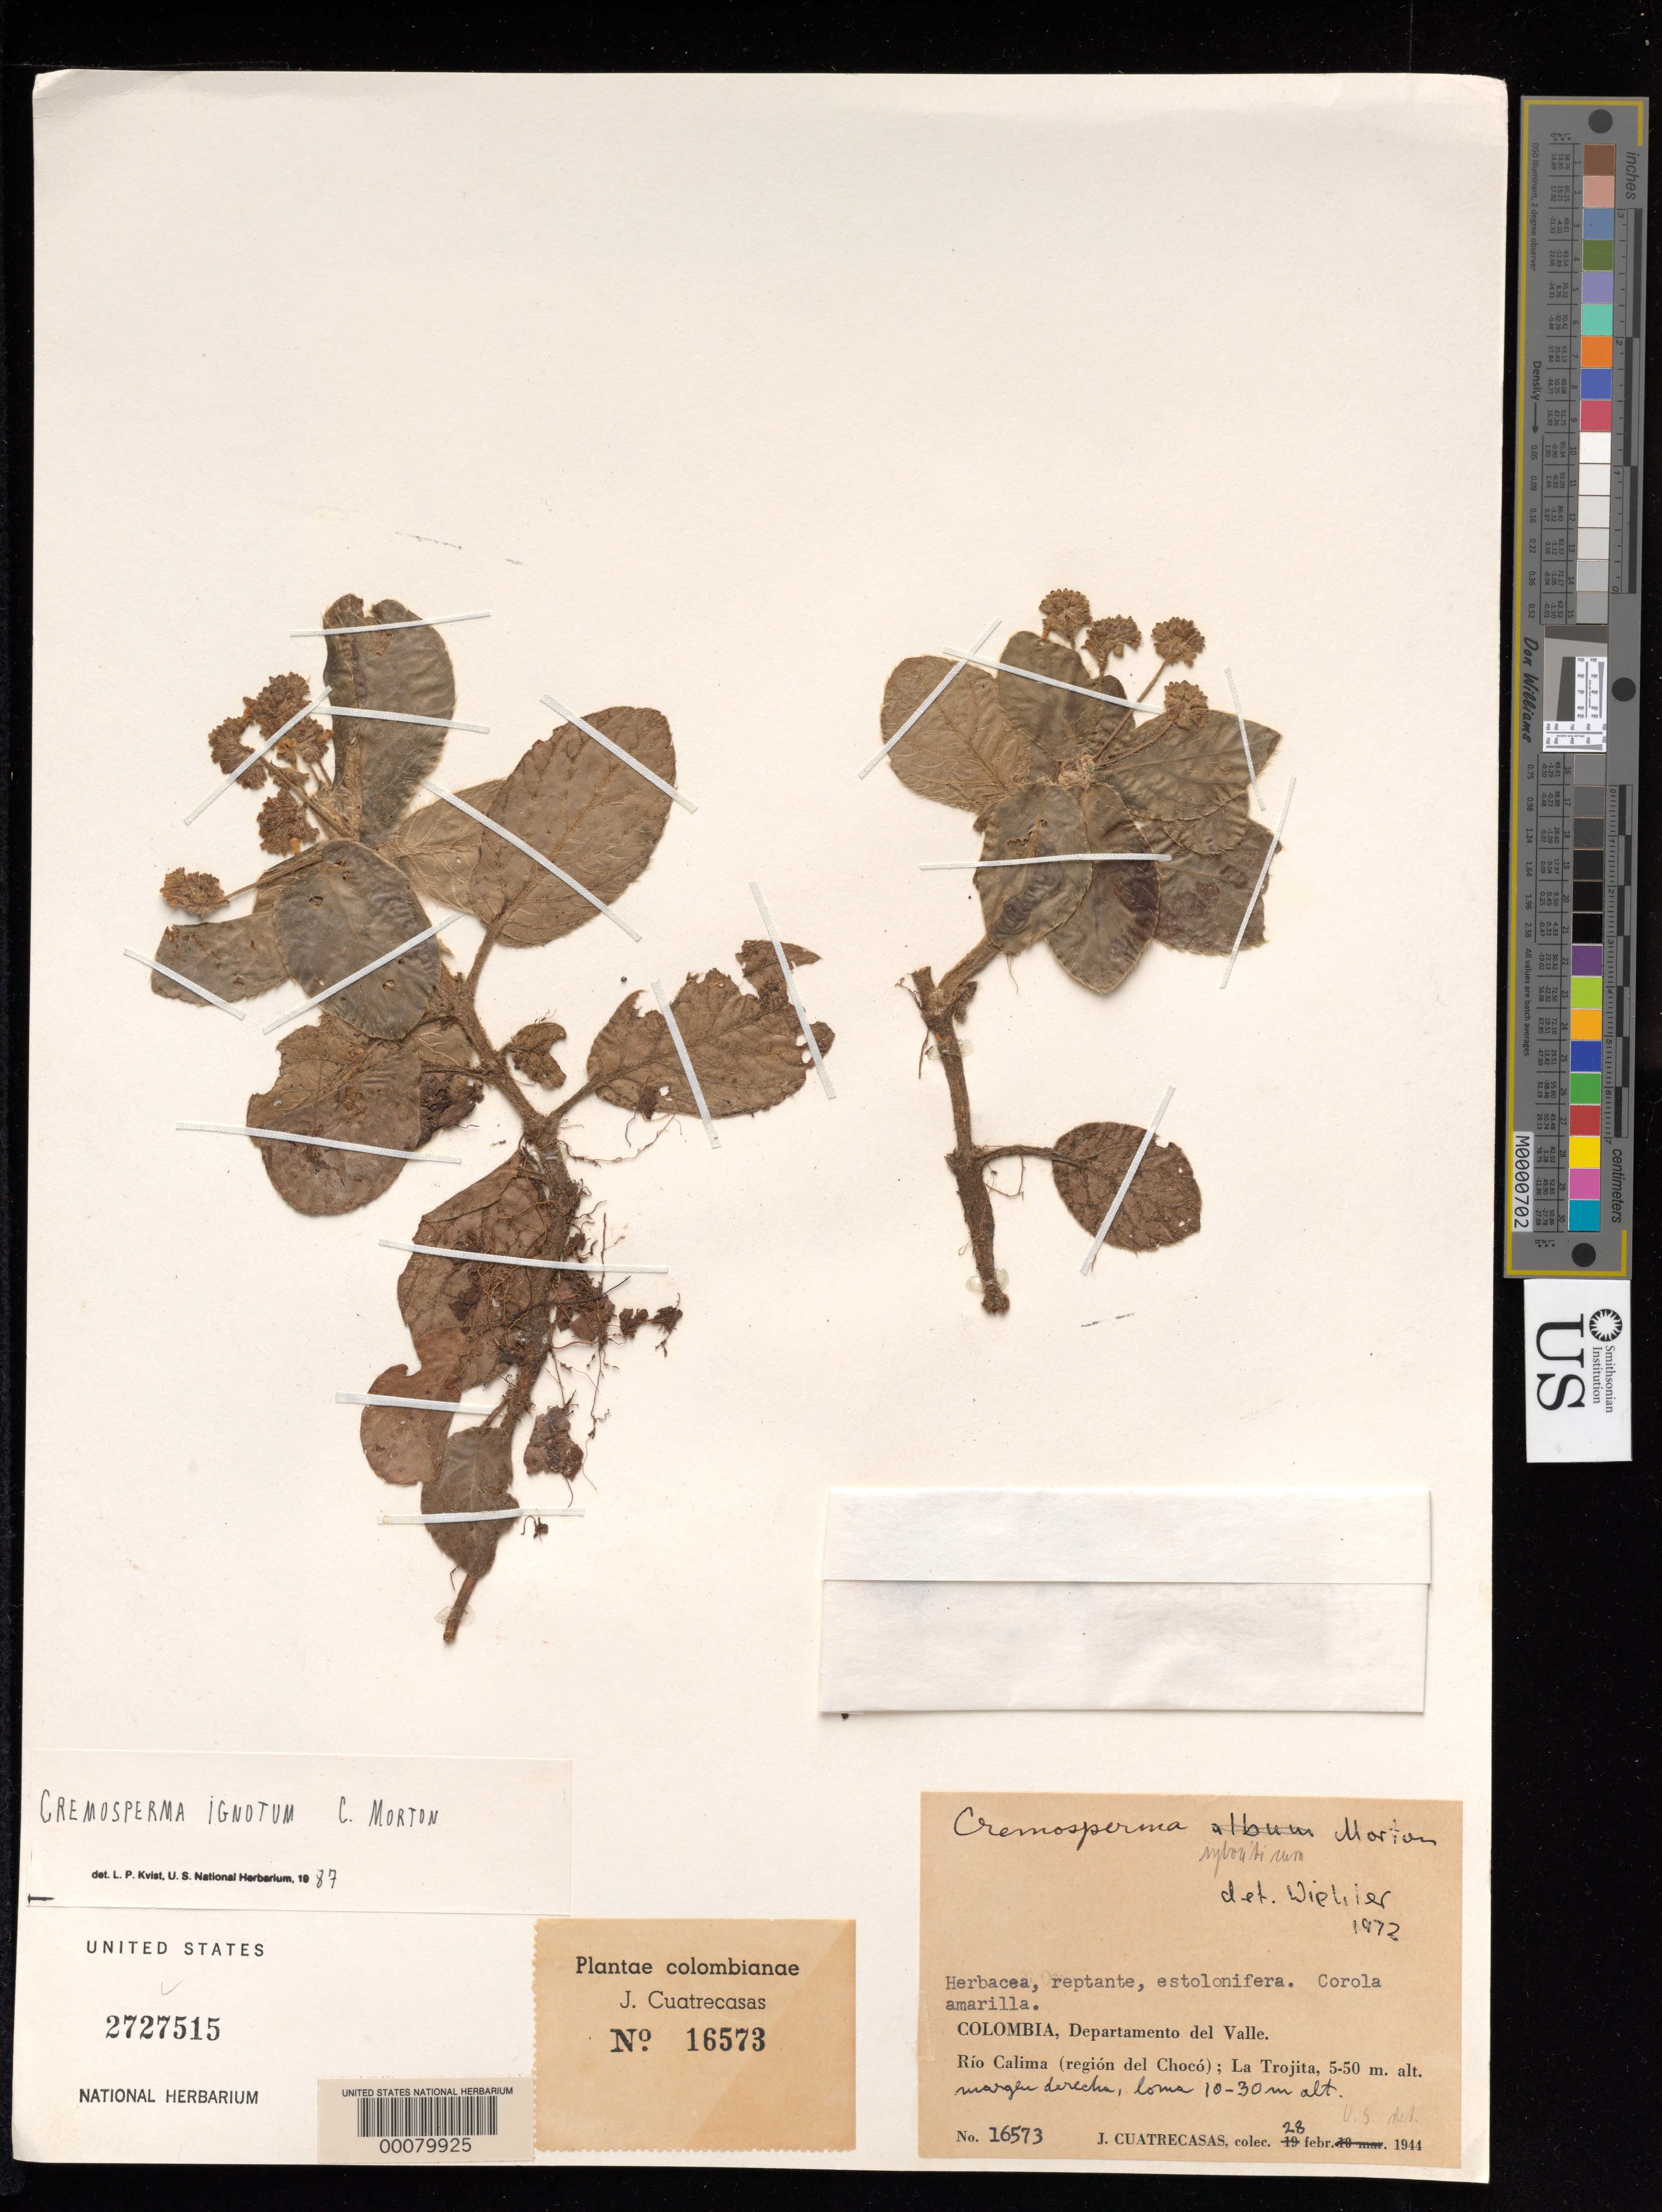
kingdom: Plantae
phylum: Tracheophyta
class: Magnoliopsida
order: Lamiales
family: Gesneriaceae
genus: Cremosperma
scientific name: Cremosperma ignotum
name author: C.V. Morton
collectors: J. Cuatrecasas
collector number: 16573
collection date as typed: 28 Feb 1944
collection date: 1944-02-28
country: Colombia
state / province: Valle del Cauca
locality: Rio Calima (region del Choco), La Trojita, right bank, small hill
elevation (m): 10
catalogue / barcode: US 2727515